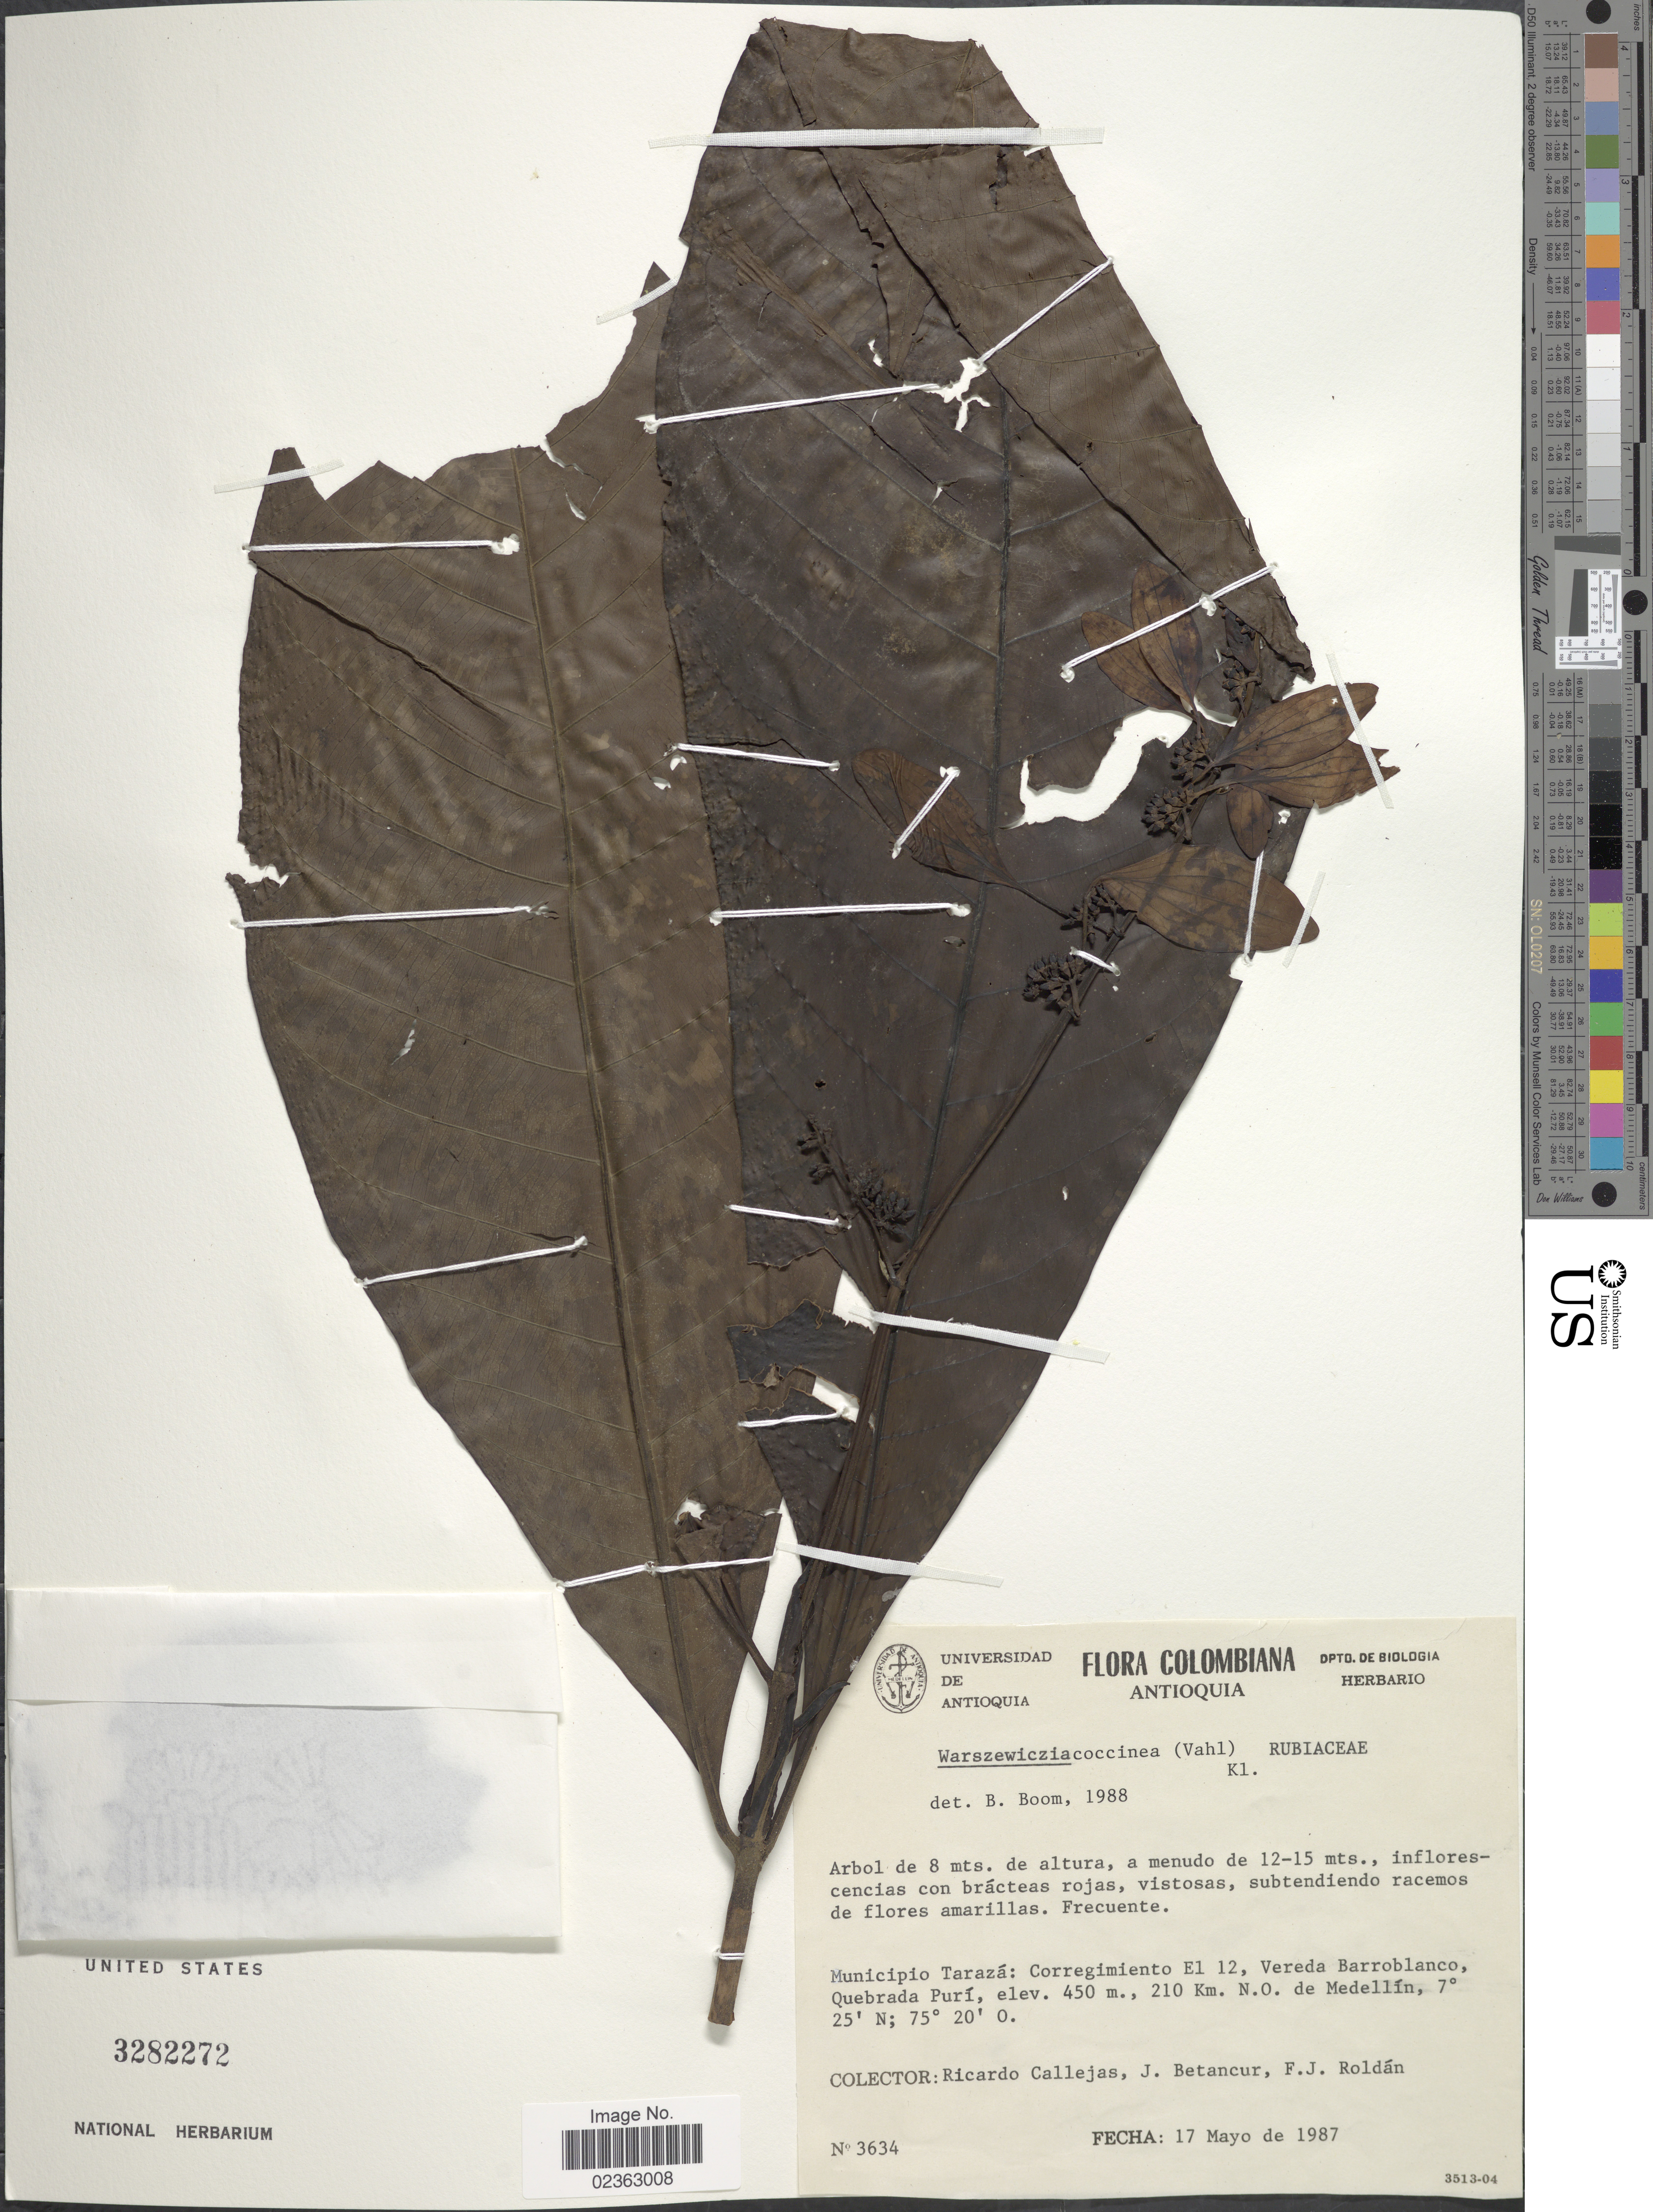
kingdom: Plantae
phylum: Tracheophyta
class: Magnoliopsida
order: Gentianales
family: Rubiaceae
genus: Warszewiczia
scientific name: Warszewiczia coccinea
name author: (Vahl) Klotzsch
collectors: R. Callejas, J. Betancur & F. J. Roldán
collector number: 3634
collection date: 1987-05-17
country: Colombia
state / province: Antioquia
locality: Municipio Taraza: Corregimiento El 12, Vereda Barroblanco Quebrada Puri, 210 km. N.O. de Medellin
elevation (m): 450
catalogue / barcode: US 3282272